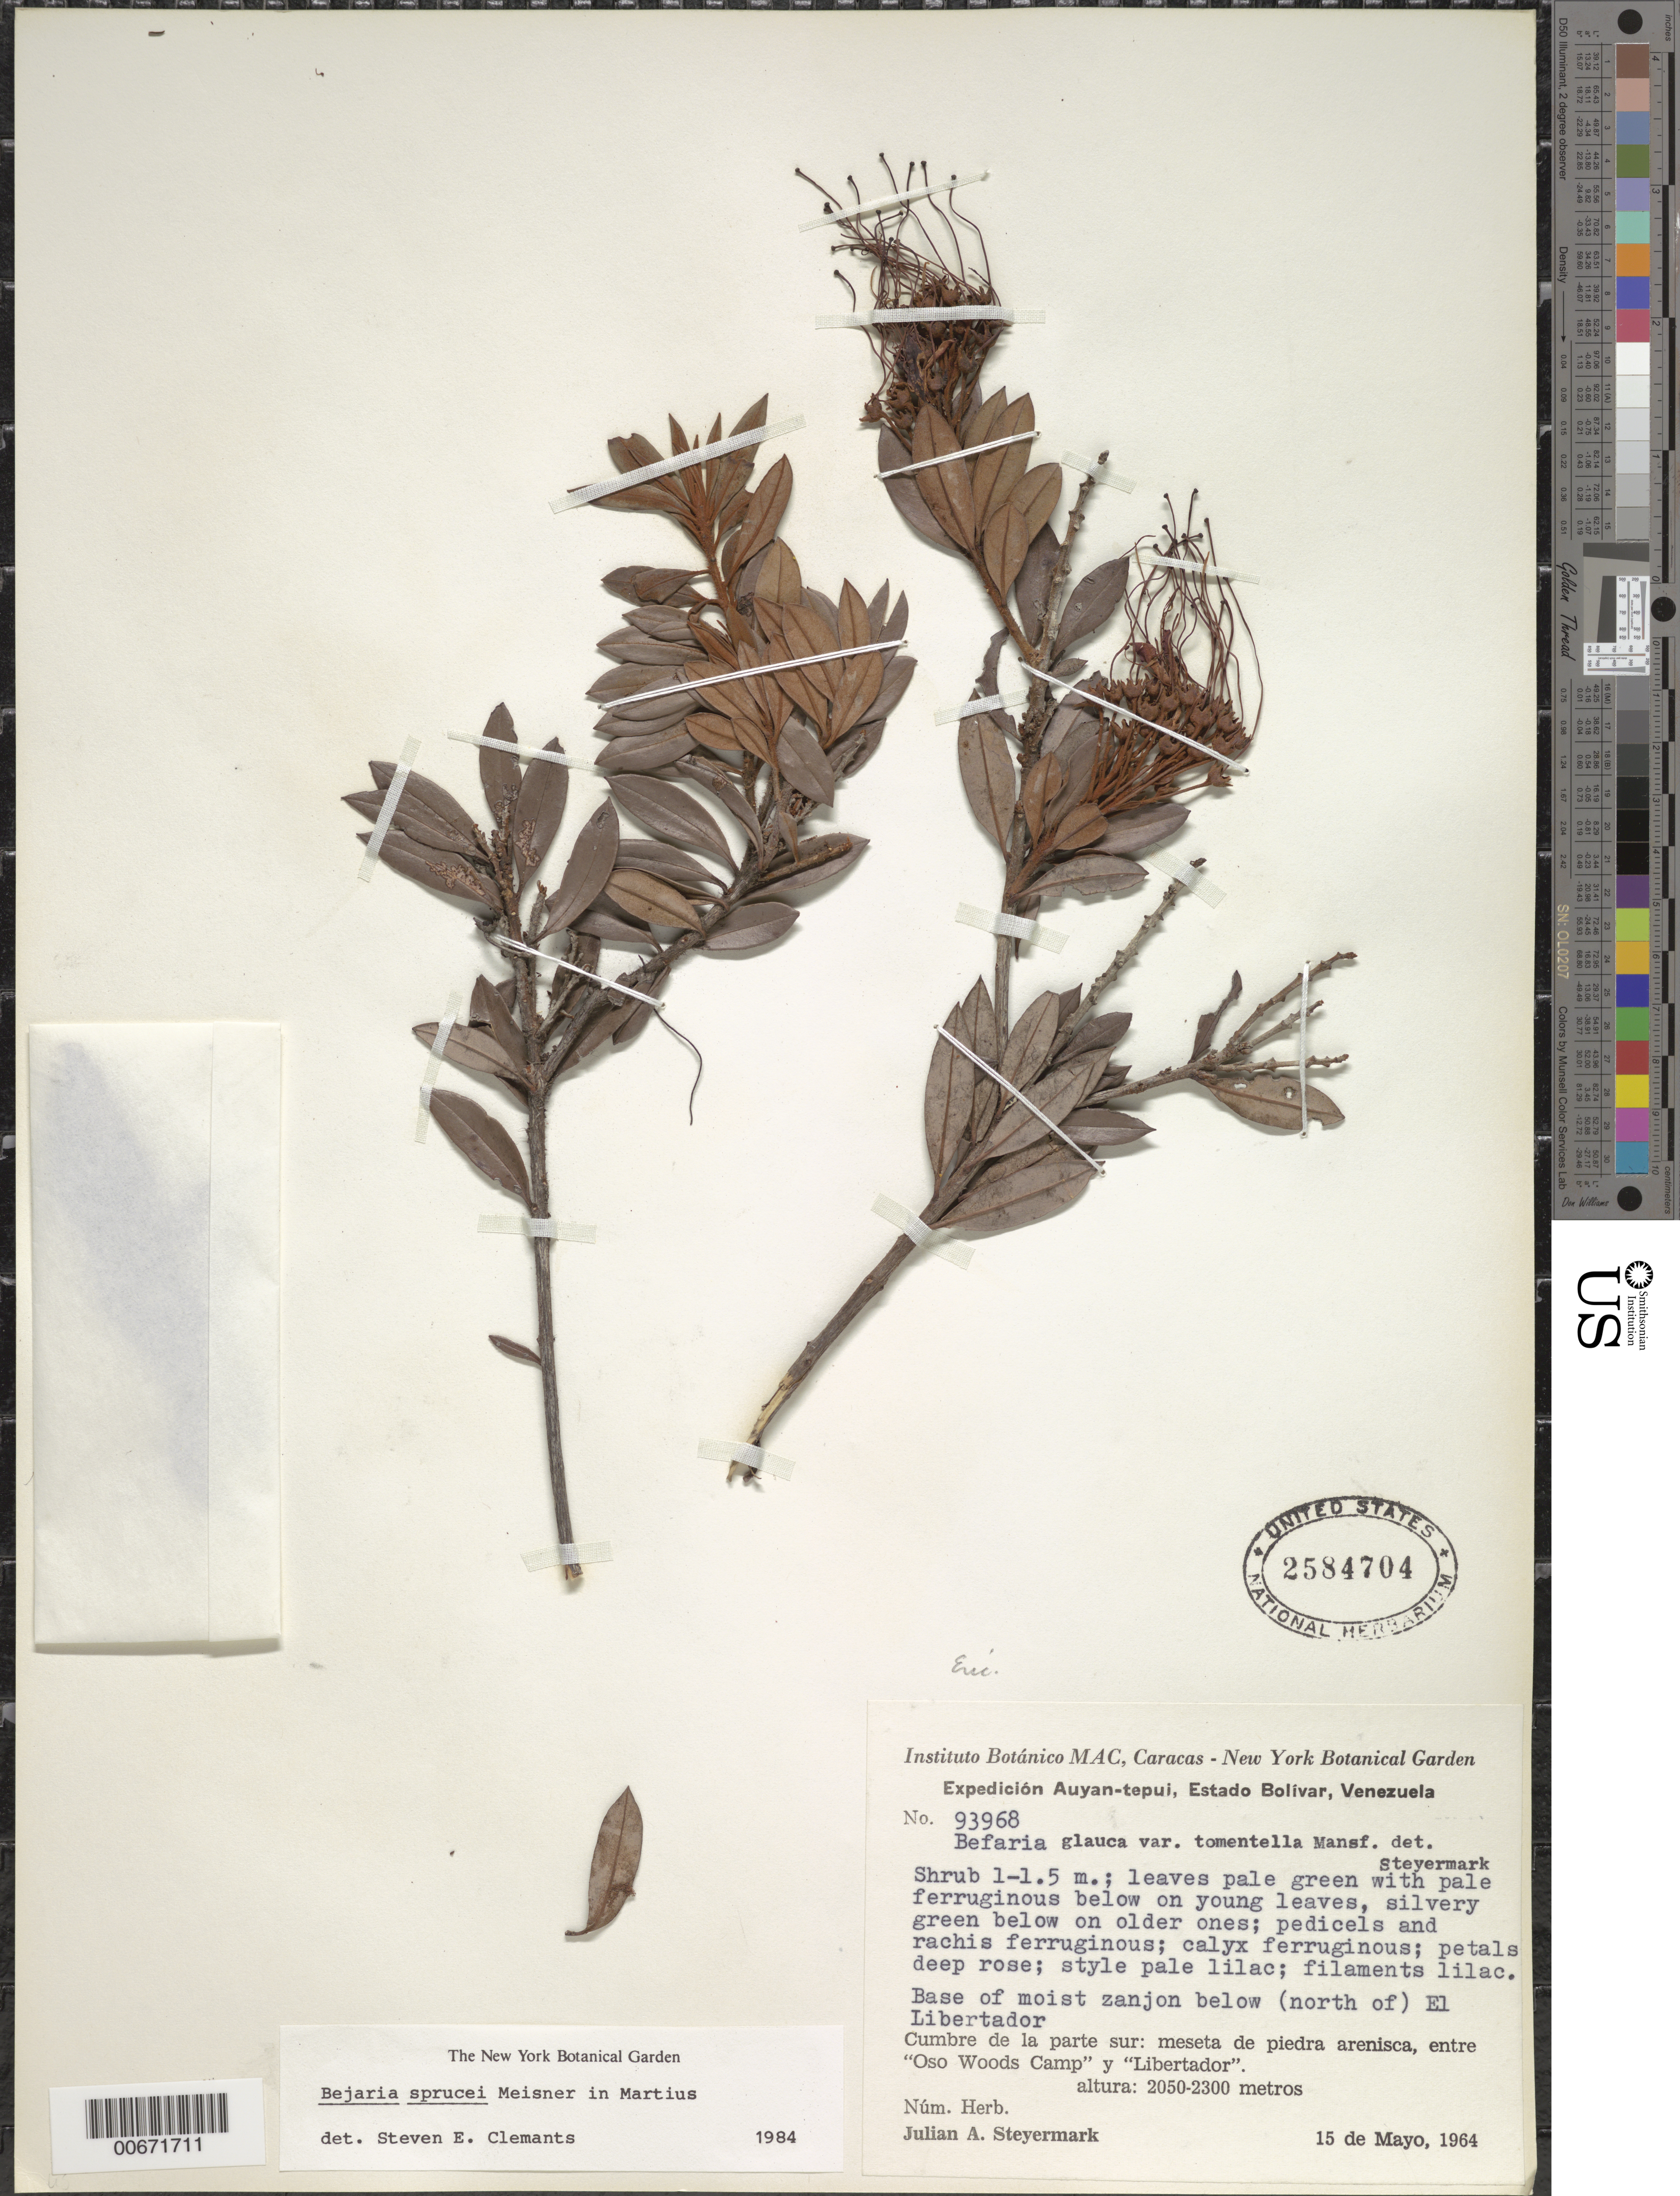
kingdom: Plantae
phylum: Tracheophyta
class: Magnoliopsida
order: Ericales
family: Ericaceae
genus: Bejaria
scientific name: Bejaria sprucei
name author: Meisn.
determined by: Clemants, S. E.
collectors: J. Steyermark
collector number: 93968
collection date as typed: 15-May-64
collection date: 1964-05-15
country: Venezuela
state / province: Bolívar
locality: Auyan-tepuí, El Libertador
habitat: Base of moist zanjon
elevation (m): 2050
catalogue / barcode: US 2584704